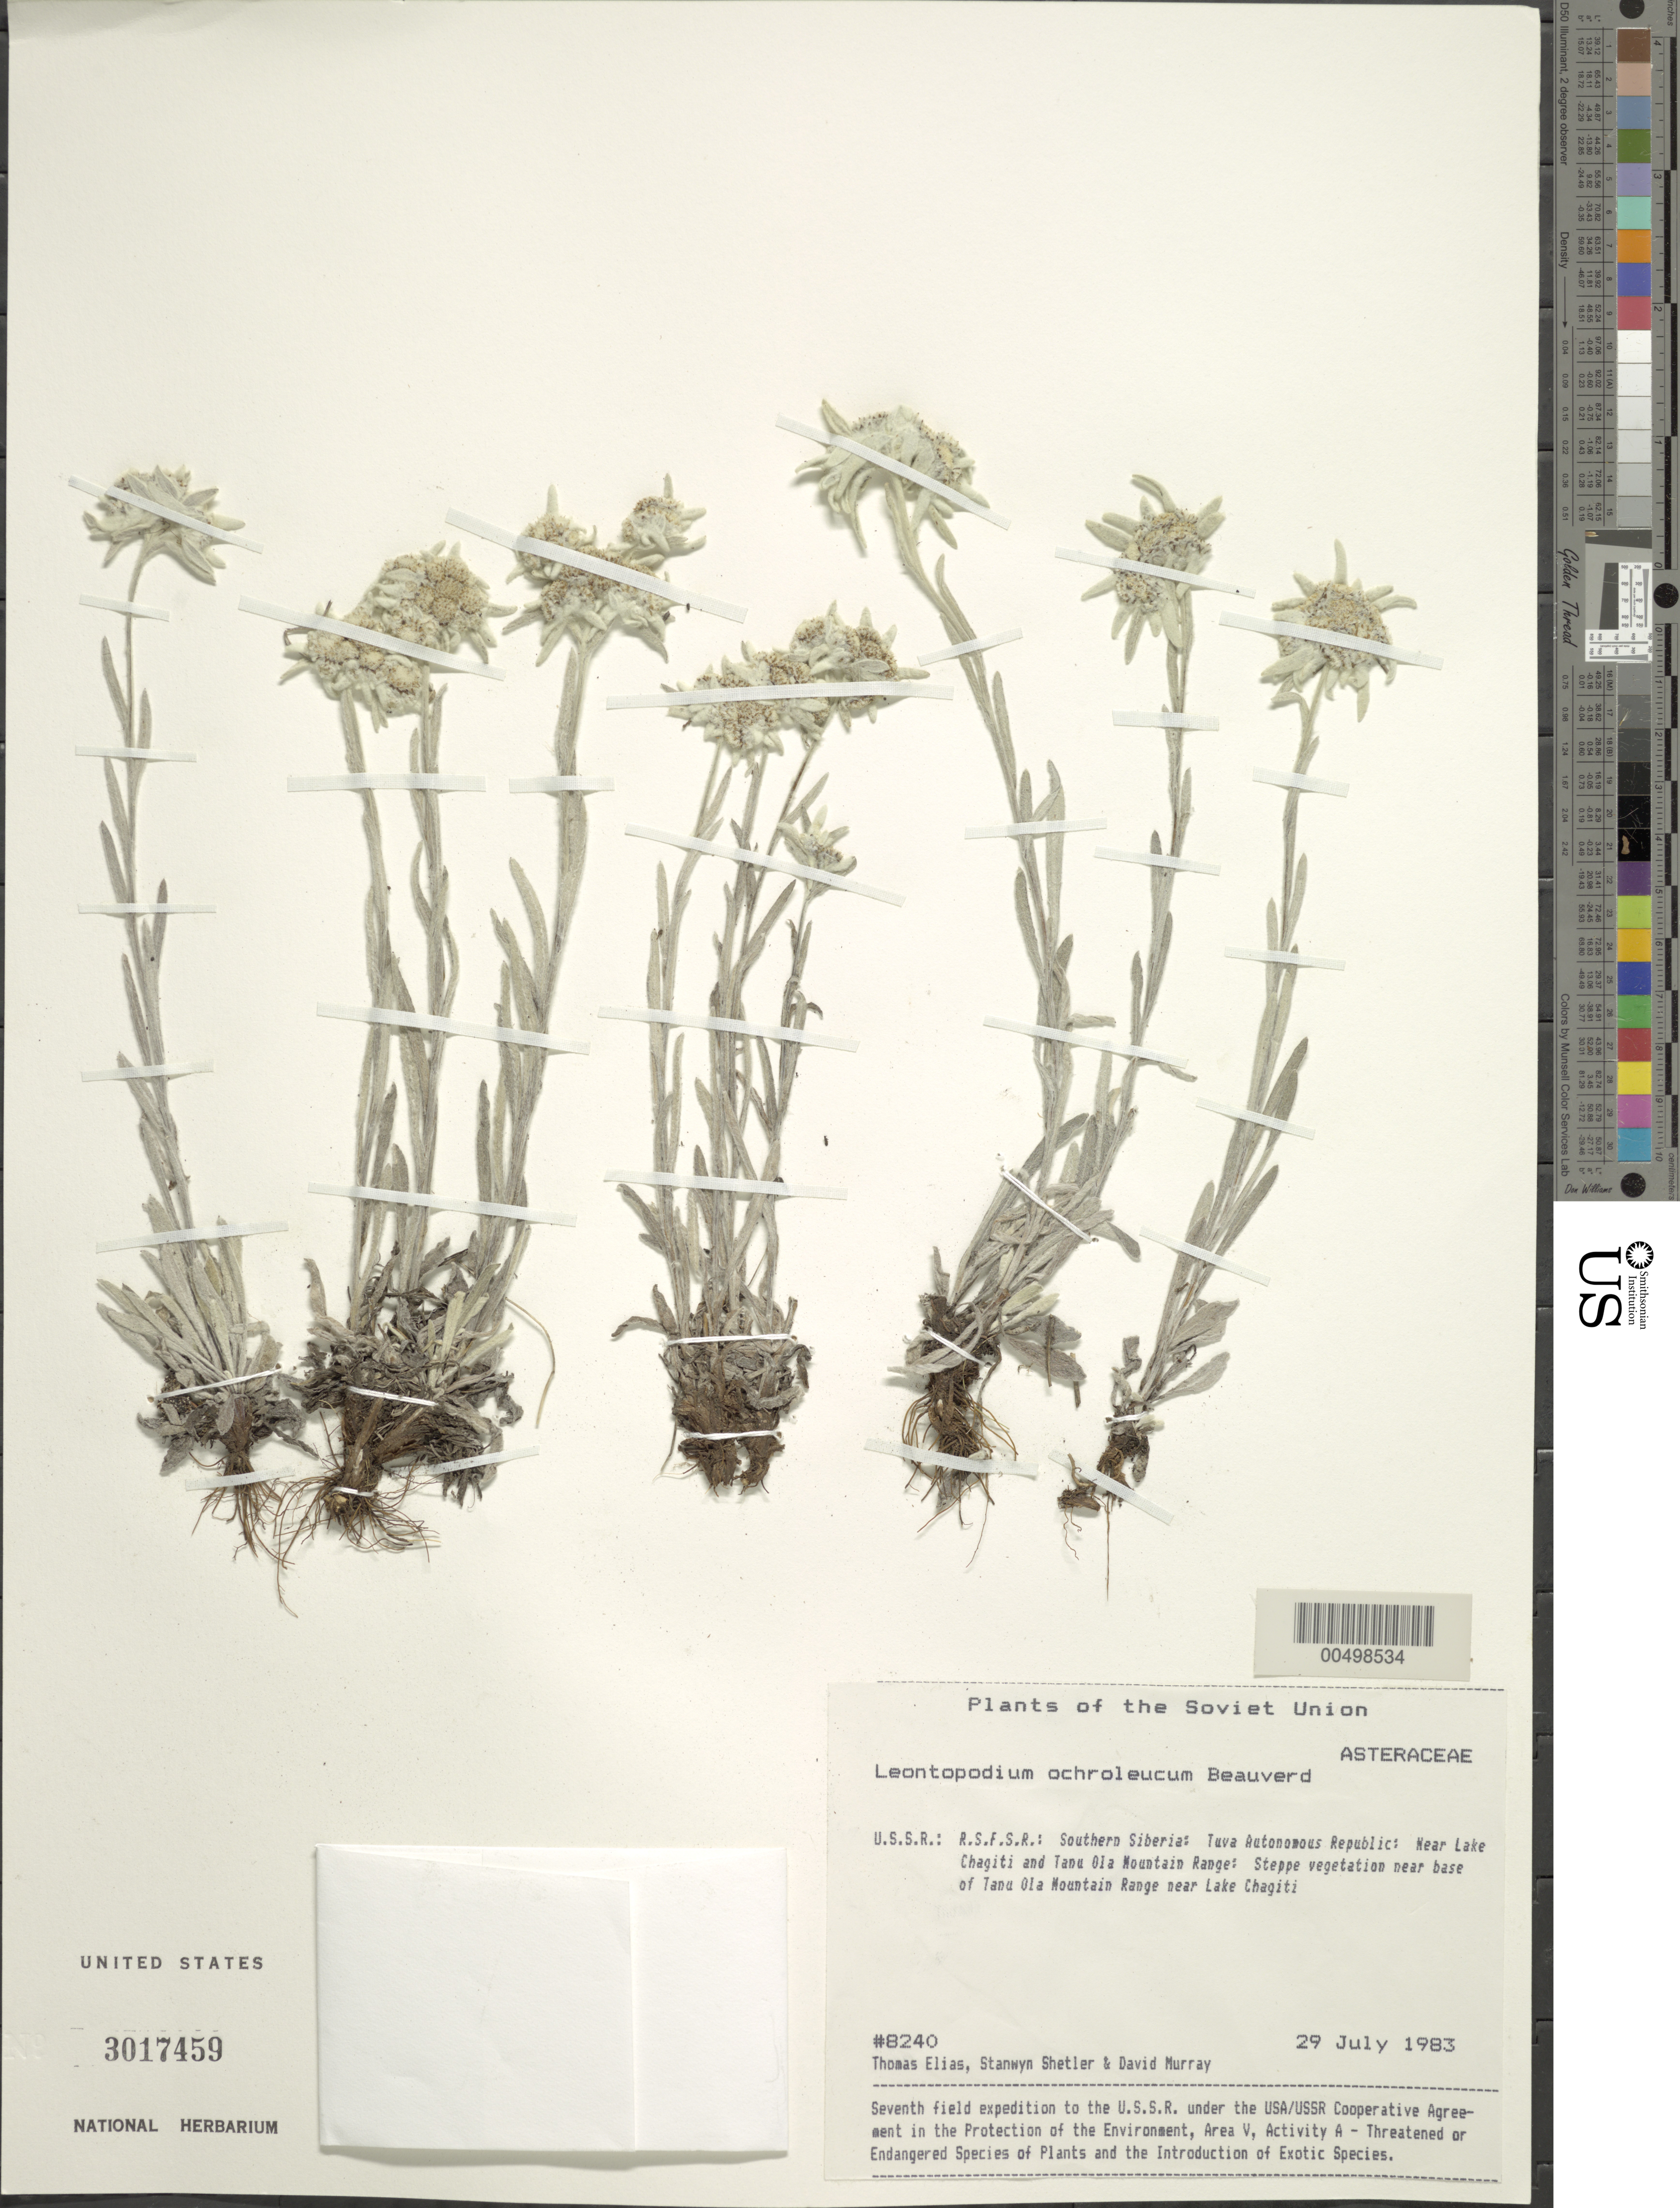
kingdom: Plantae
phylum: Tracheophyta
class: Magnoliopsida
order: Asterales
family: Asteraceae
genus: Leontopodium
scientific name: Leontopodium ochroleucum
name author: Beauverd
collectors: T. Elias, S. Shetler & D. F. Murray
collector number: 8240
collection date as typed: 29 Jul 1983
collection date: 1983-07-29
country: Russian Federation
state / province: Tuva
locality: near base of Tannu-Ola Mountain Range near Lake Chagitai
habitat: steppe vegetation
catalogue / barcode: US 3017459